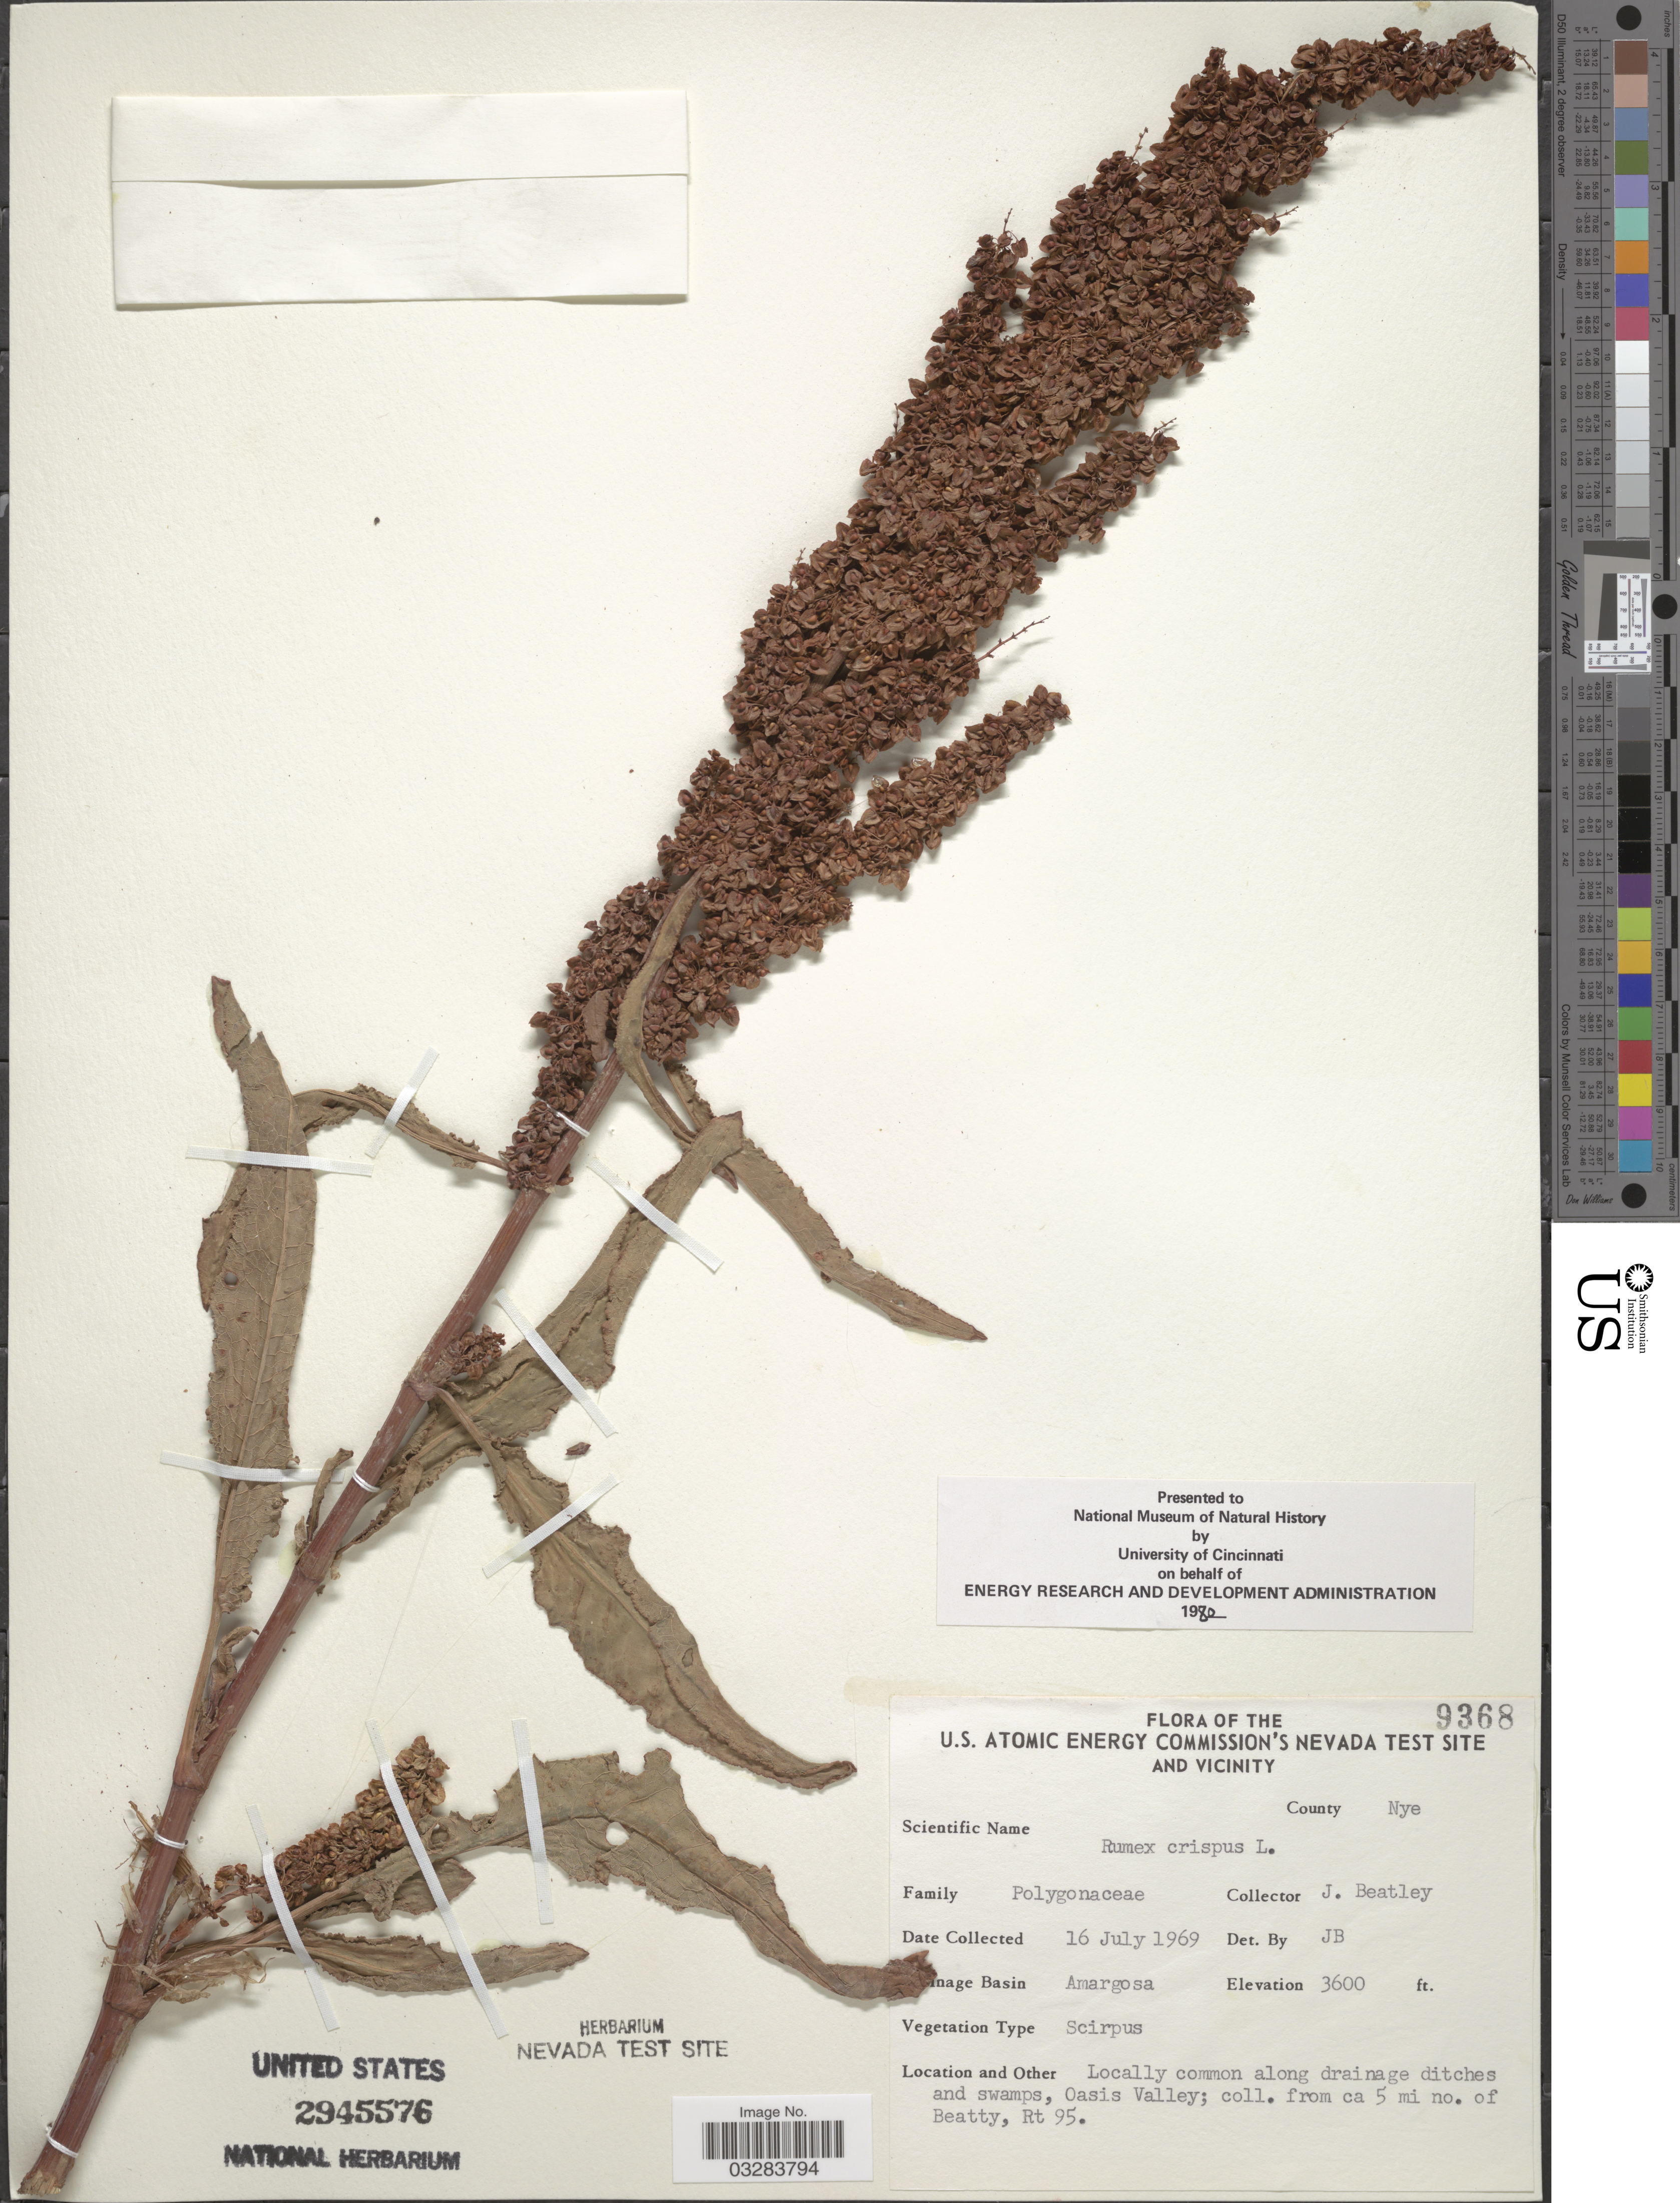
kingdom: Plantae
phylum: Tracheophyta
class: Magnoliopsida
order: Caryophyllales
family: Polygonaceae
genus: Rumex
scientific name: Rumex crispus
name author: L.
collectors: J. C. Beatley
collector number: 9368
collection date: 1969-07-16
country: United States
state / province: Nevada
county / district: Nye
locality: Oasis Valley; coll. from ca 5 mi. no. of Beatty, Rt. 95. Nye County, U.S. Atomic Energy Commission's Nevada Test Site and Vicinity.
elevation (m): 1097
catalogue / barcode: US 2945576